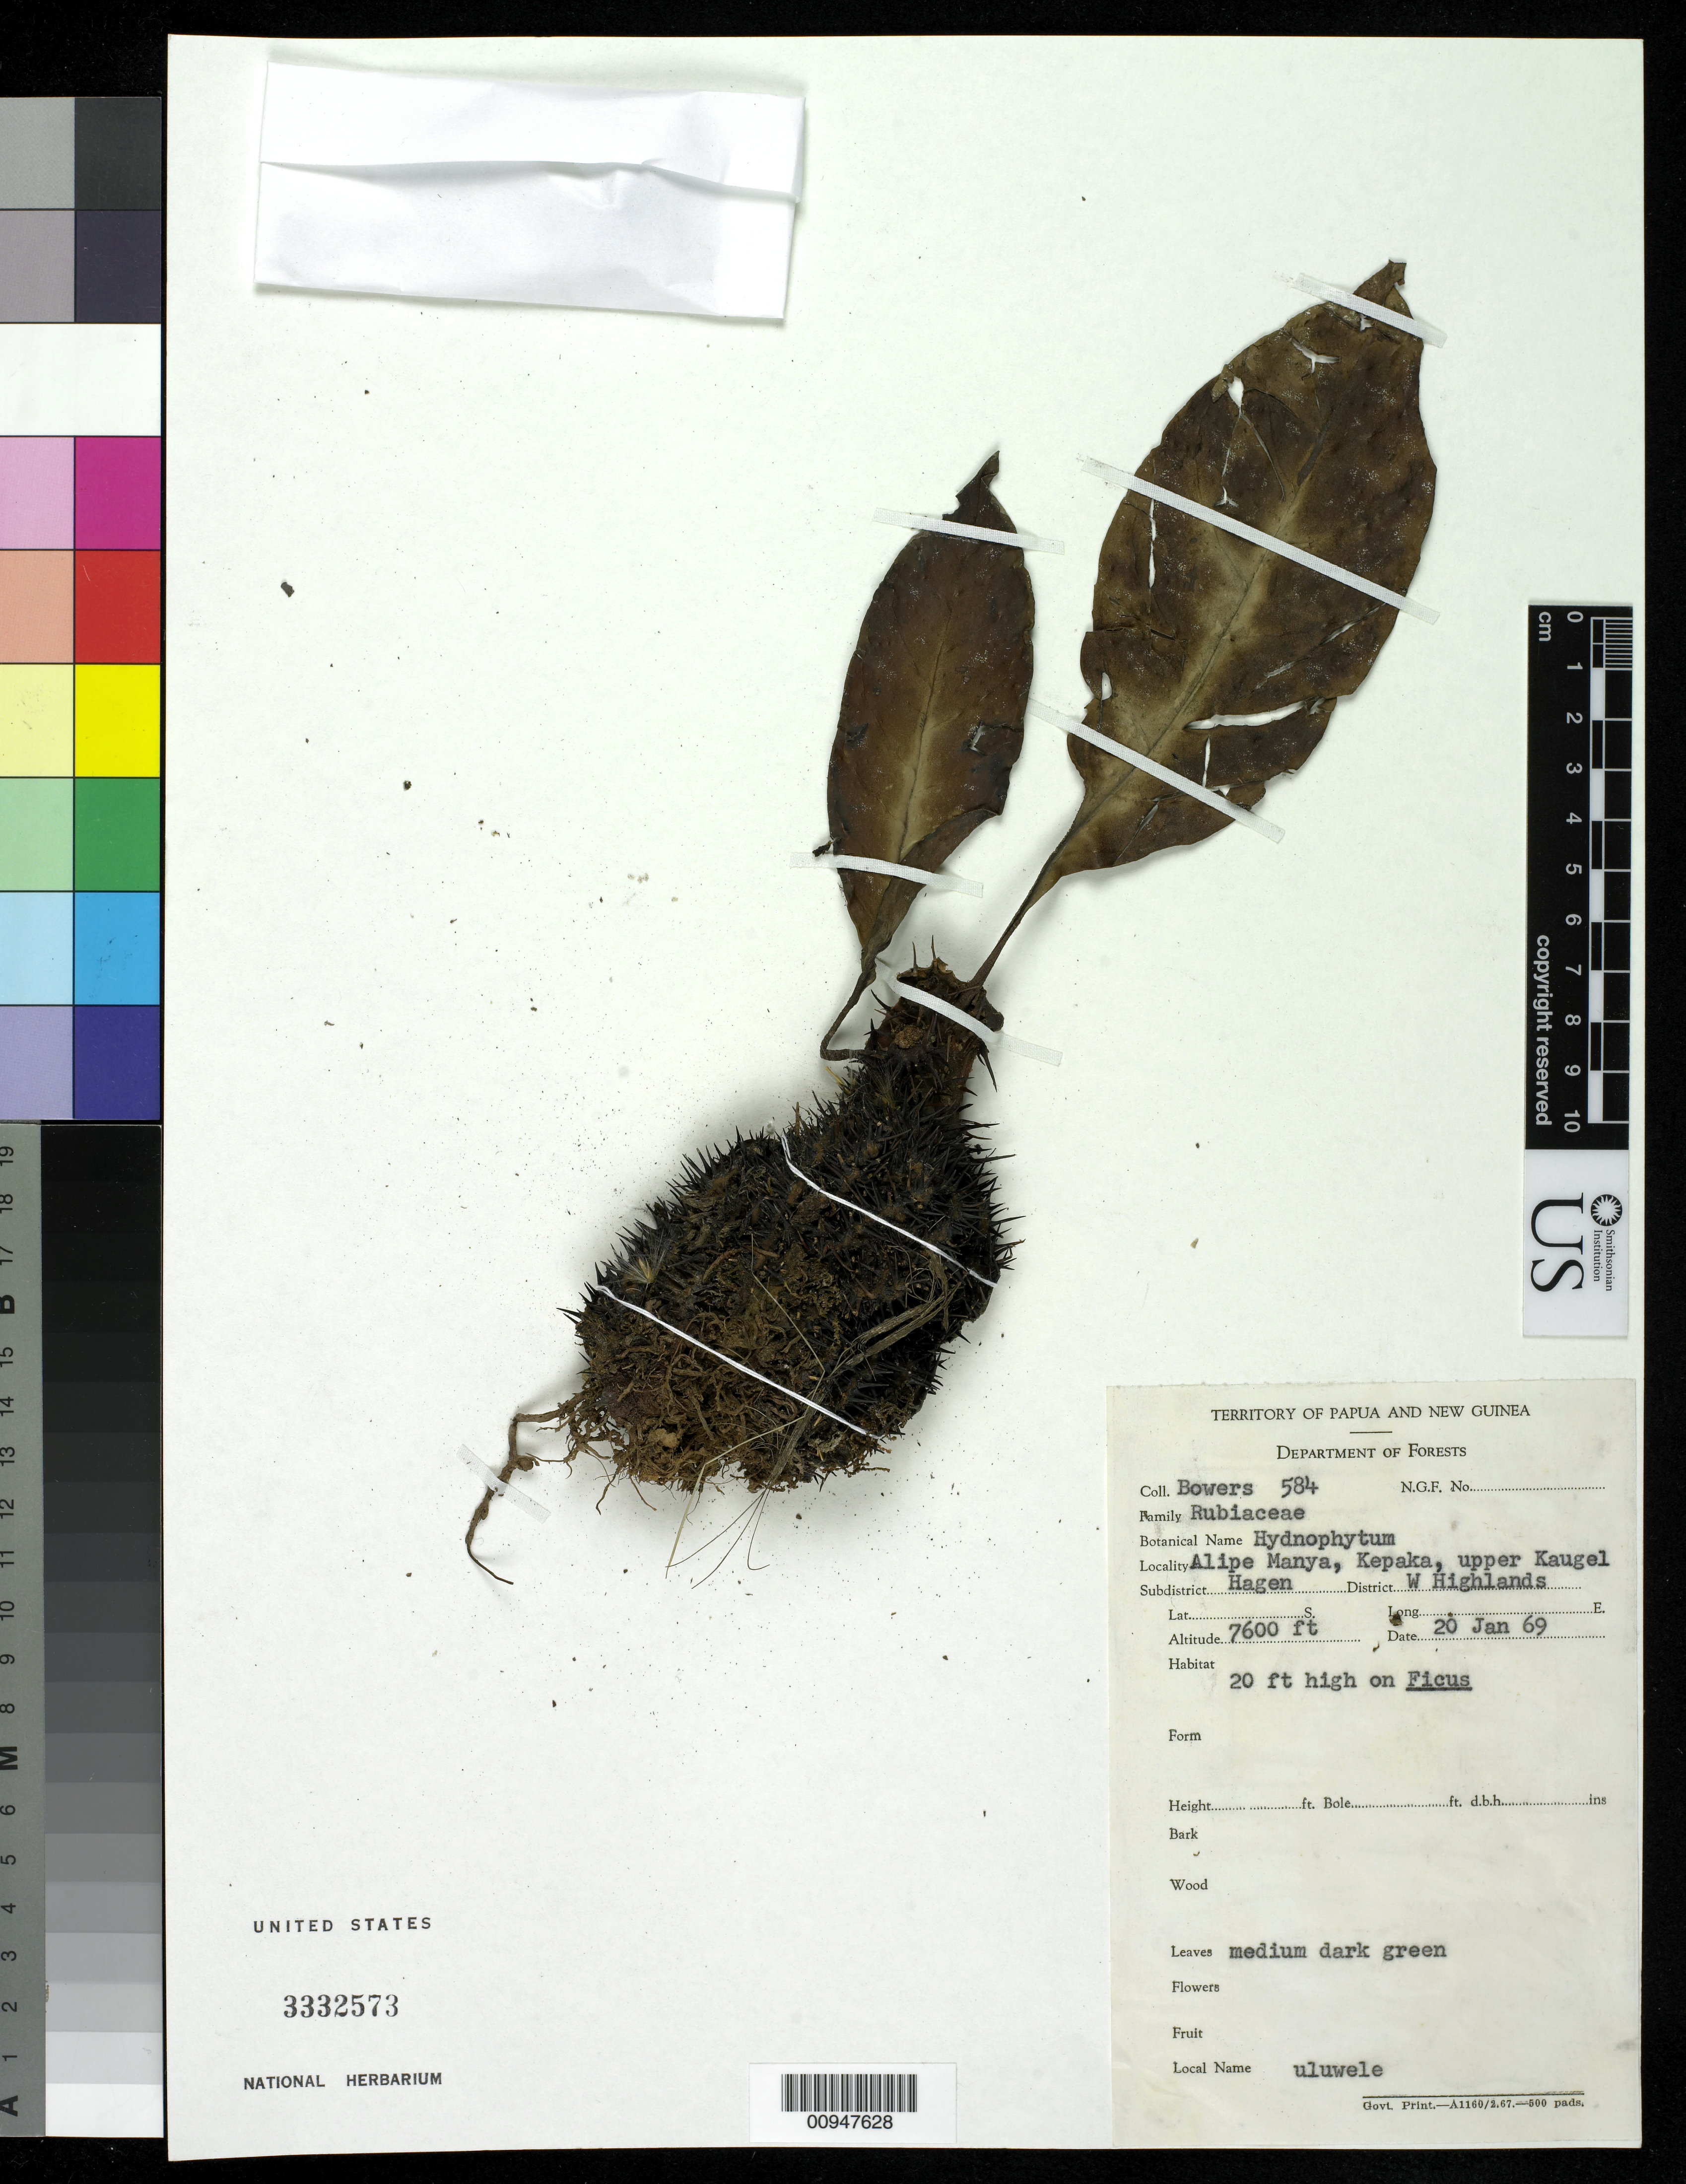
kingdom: Plantae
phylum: Tracheophyta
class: Magnoliopsida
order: Gentianales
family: Rubiaceae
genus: Hydnophytum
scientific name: Hydnophytum sp.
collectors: N. Bowers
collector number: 584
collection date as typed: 20 Jan 1969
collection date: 1969-01-20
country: Papua New Guinea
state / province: Western Highlands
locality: Alipe Manya, Kepaka, upper Kaugel; subdistrict Hagen; district W Highlands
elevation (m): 2316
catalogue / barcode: US 3332573